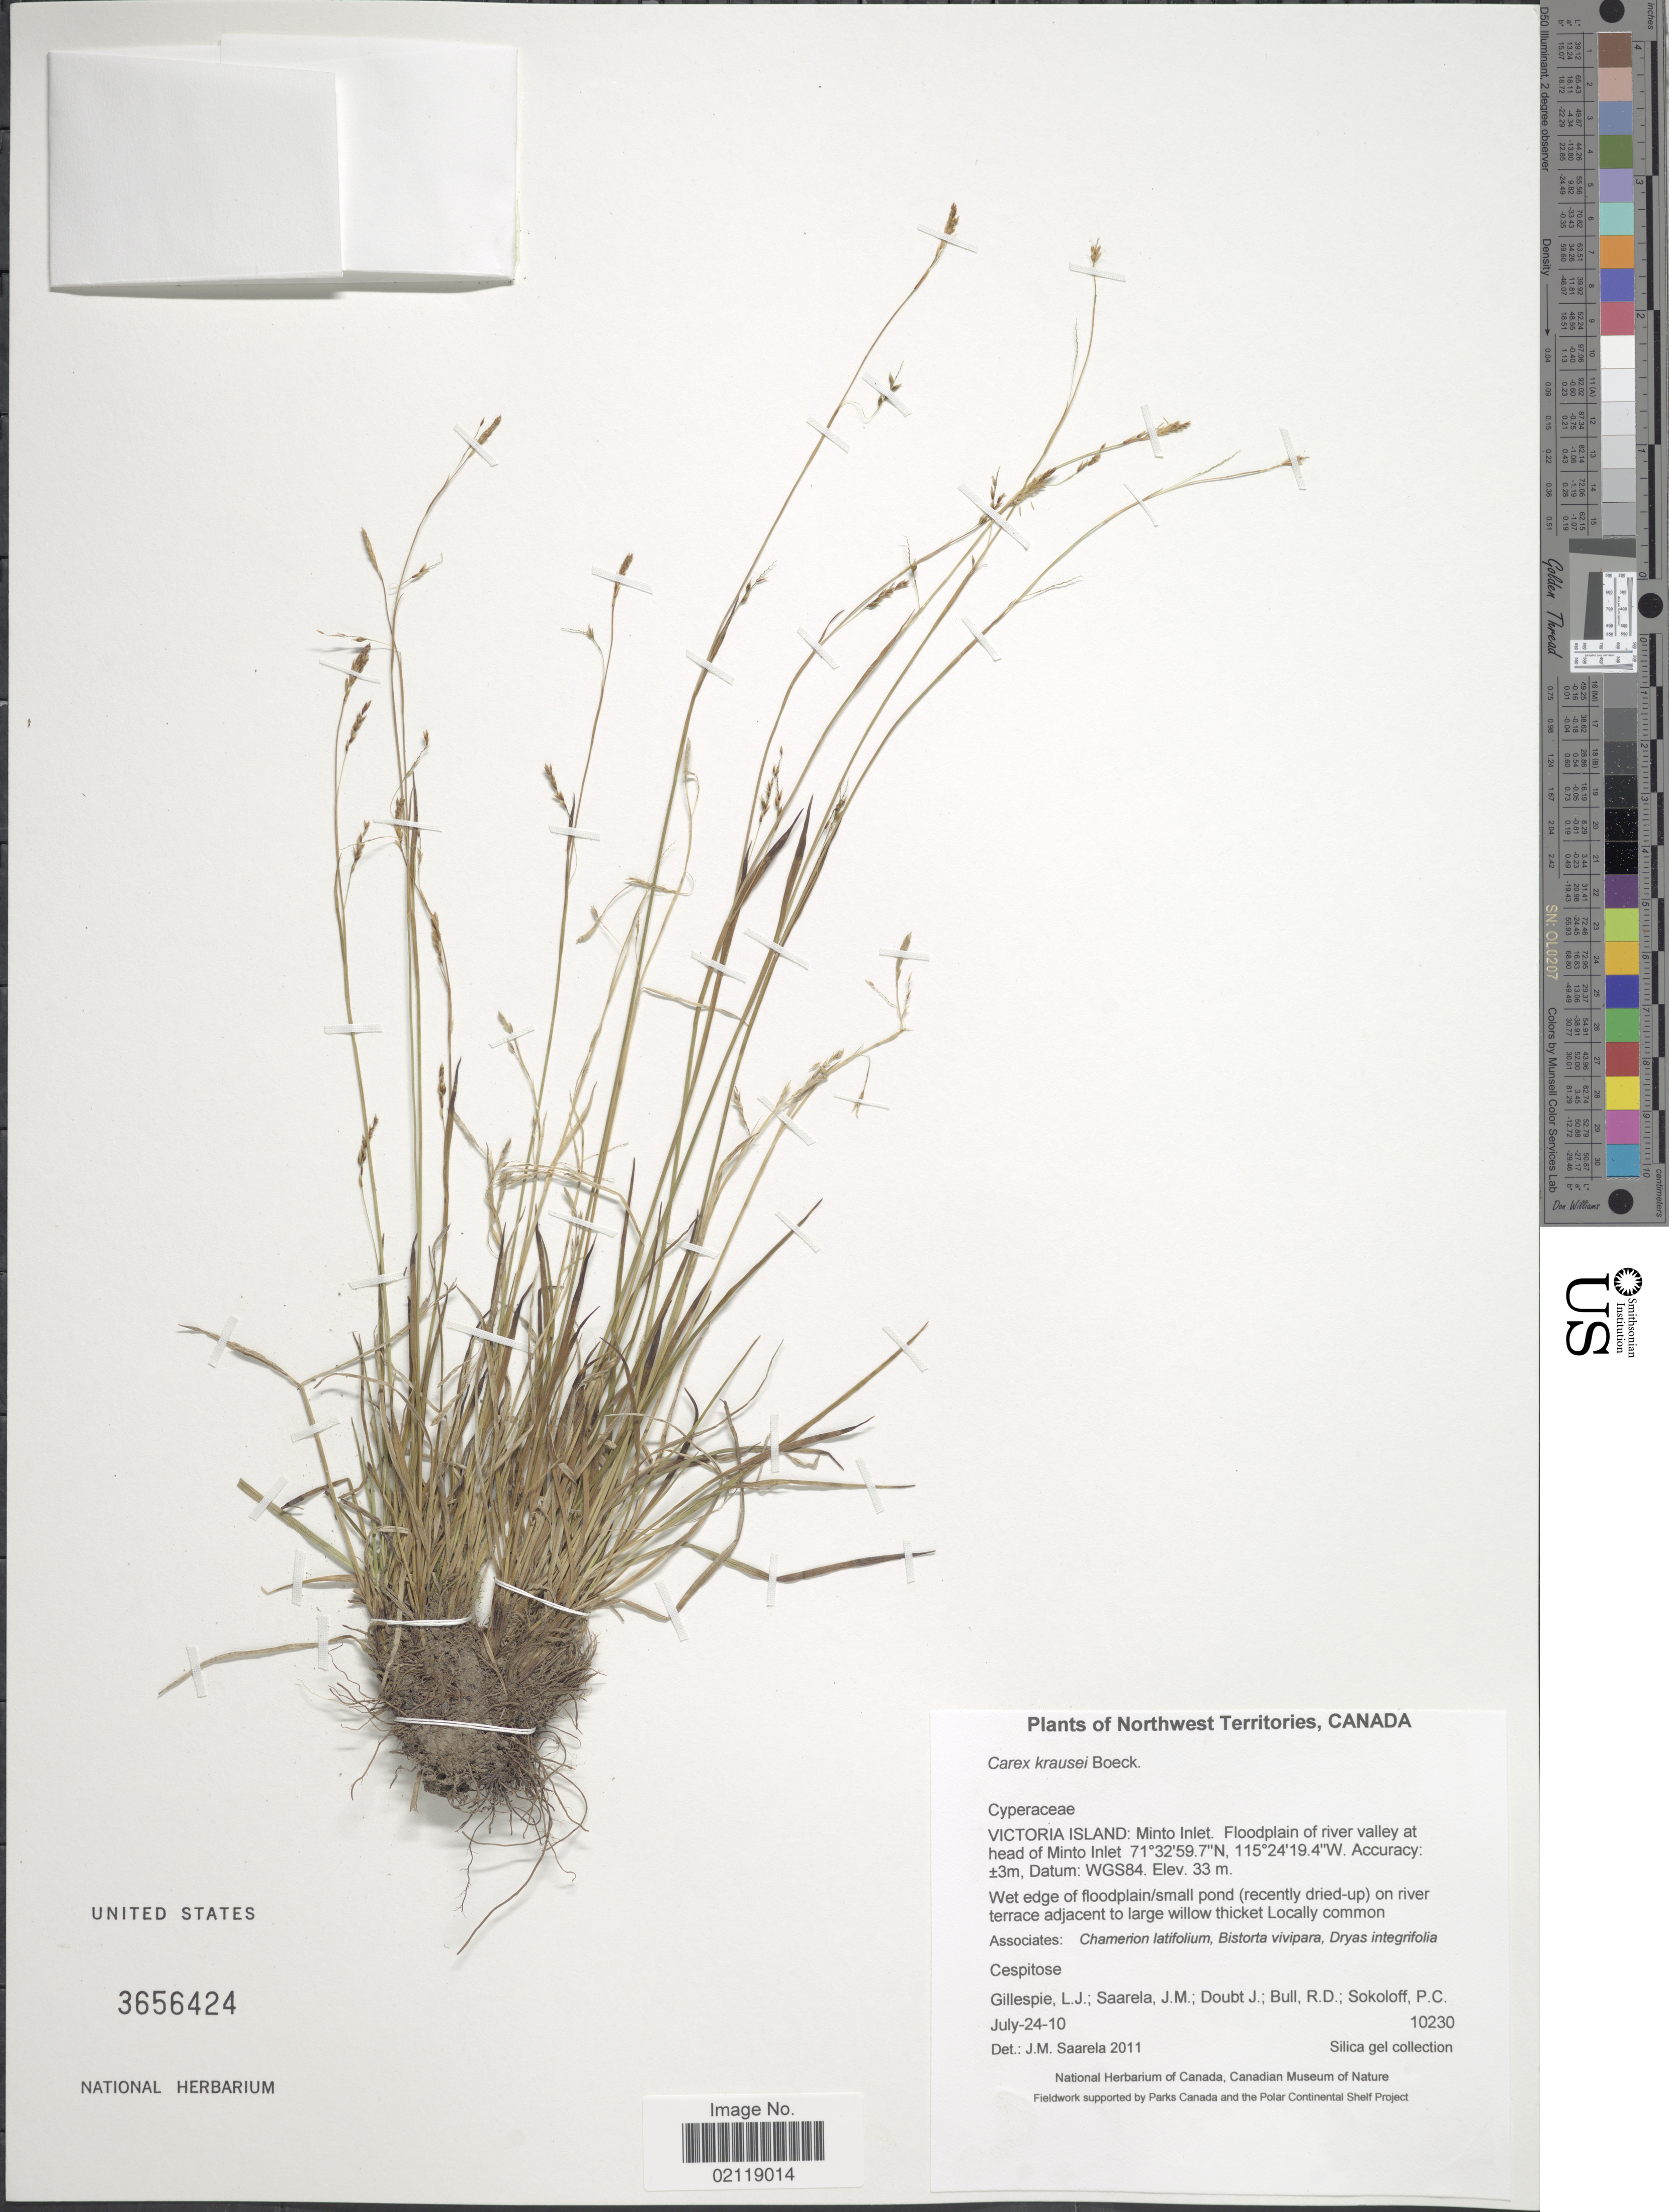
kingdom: Plantae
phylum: Tracheophyta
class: Liliopsida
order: Poales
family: Cyperaceae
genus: Carex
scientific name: Carex krausei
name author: Boeckeler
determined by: Saarela, J. M., (CAN), Canadian Museum of Nature (CANADA)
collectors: L. Gillespie, J. Saarela, J. Doubt, R. Bull & P. Sokoloff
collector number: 10230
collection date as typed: Transcribed d/m/y: 24/7/10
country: Canada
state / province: Northwest Territories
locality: Victoria Island: Minto Inlet. Floodplain of river valley at head of Minto Inlet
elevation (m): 33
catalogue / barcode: US 3656424